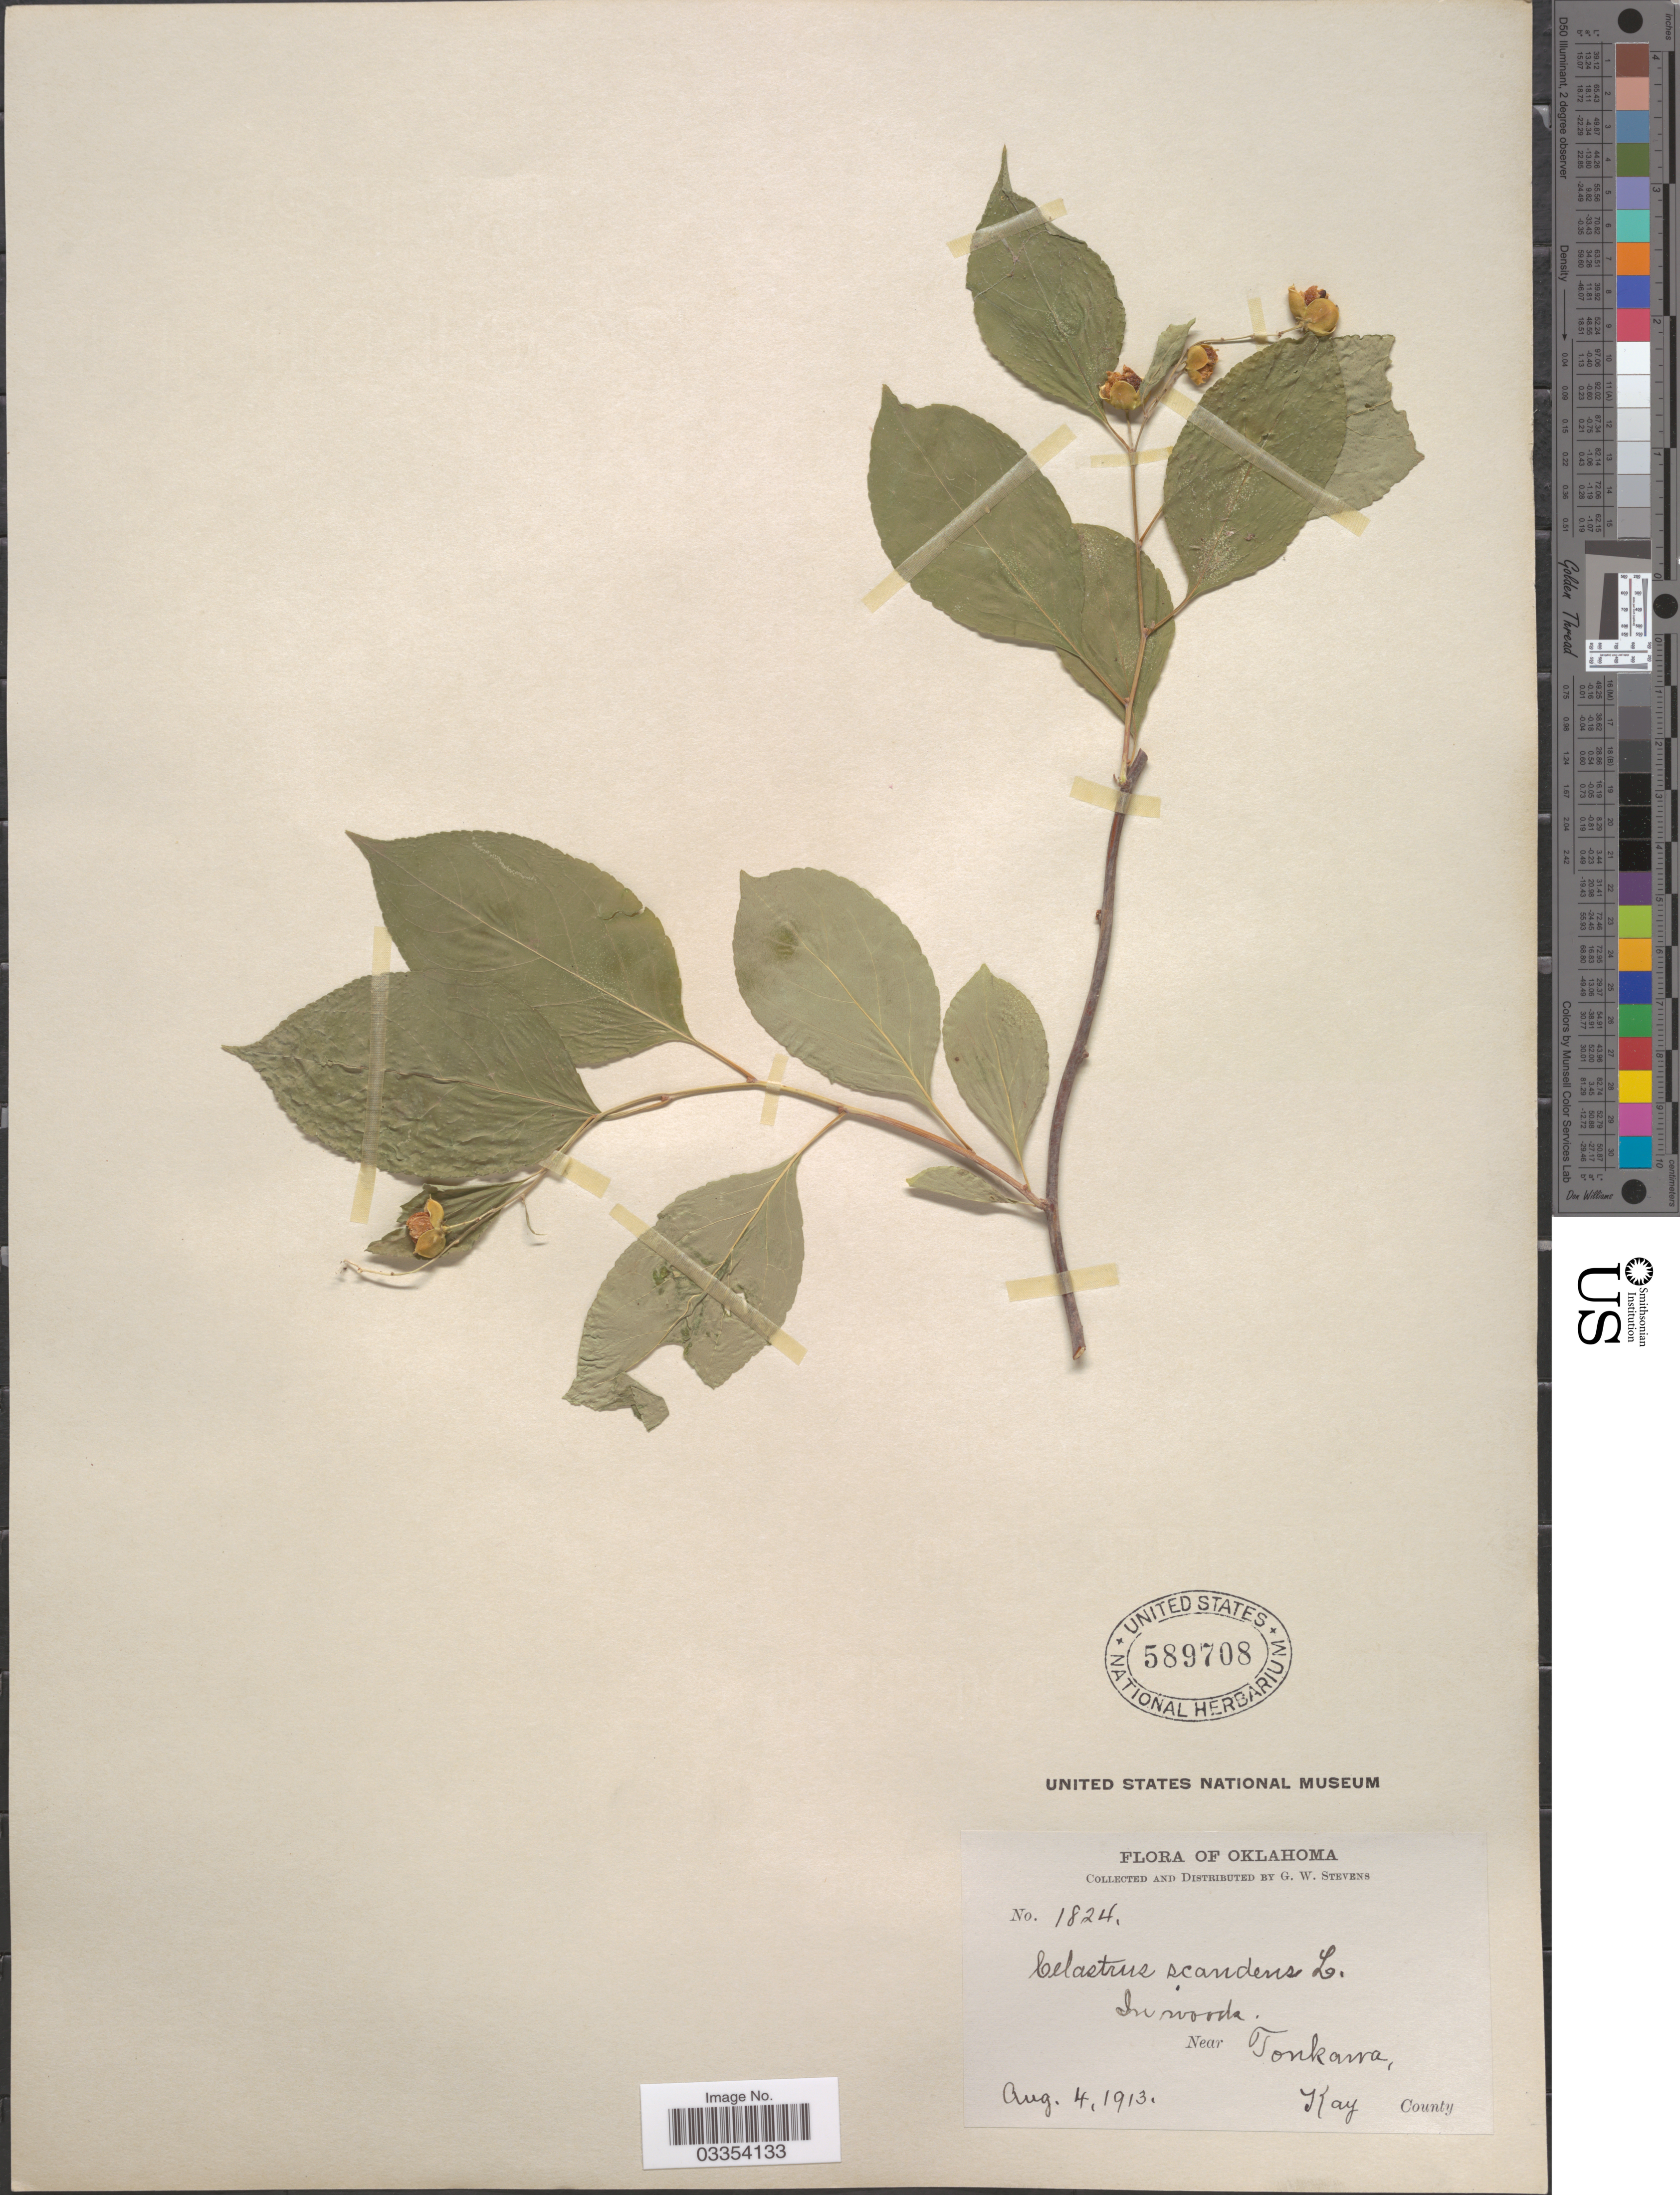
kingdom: Plantae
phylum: Tracheophyta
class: Magnoliopsida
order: Celastrales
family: Celastraceae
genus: Celastrus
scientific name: Celastrus scandens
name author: L.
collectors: G. W. Stevens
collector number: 1824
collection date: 1913-08-04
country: United States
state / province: Oklahoma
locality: Near Tonkawa, Kay County.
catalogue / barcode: US 589708